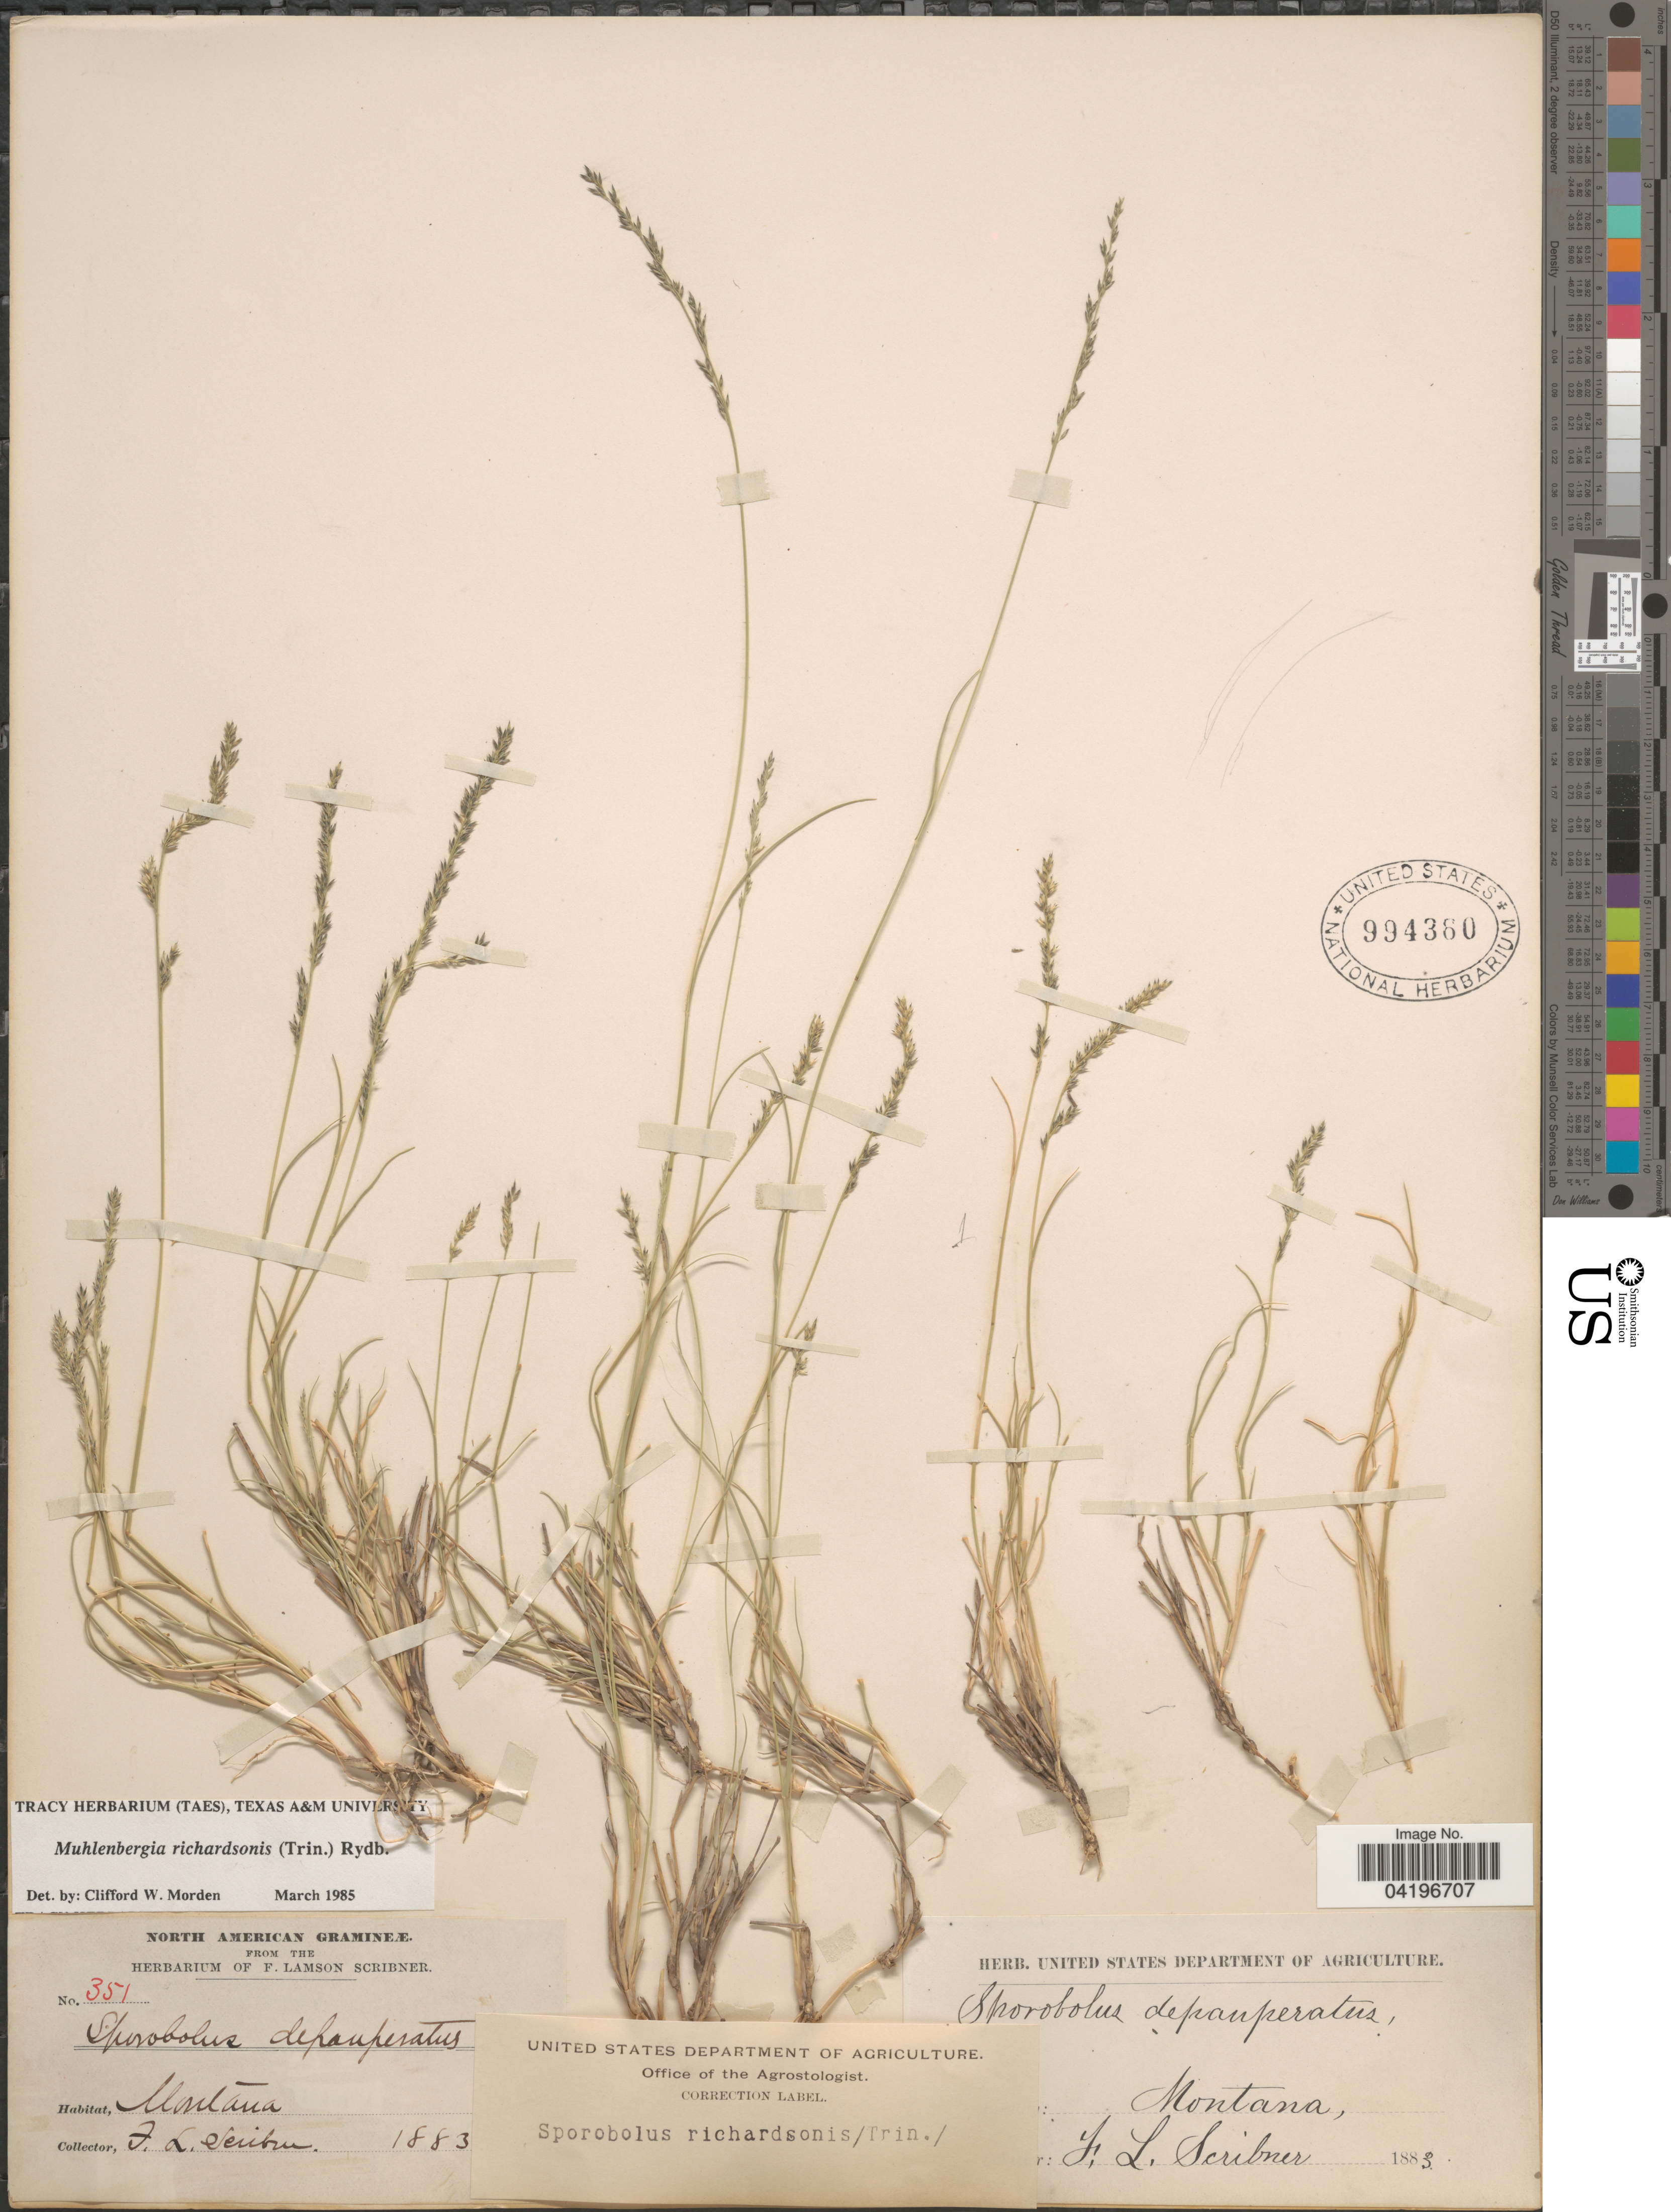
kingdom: Plantae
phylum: Tracheophyta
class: Liliopsida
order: Poales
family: Poaceae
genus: Muhlenbergia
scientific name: Muhlenbergia richardsonis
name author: (Trin.) Rydb.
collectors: F. Lamson-Scribner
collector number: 351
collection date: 1883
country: United States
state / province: Montana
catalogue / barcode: US 994360